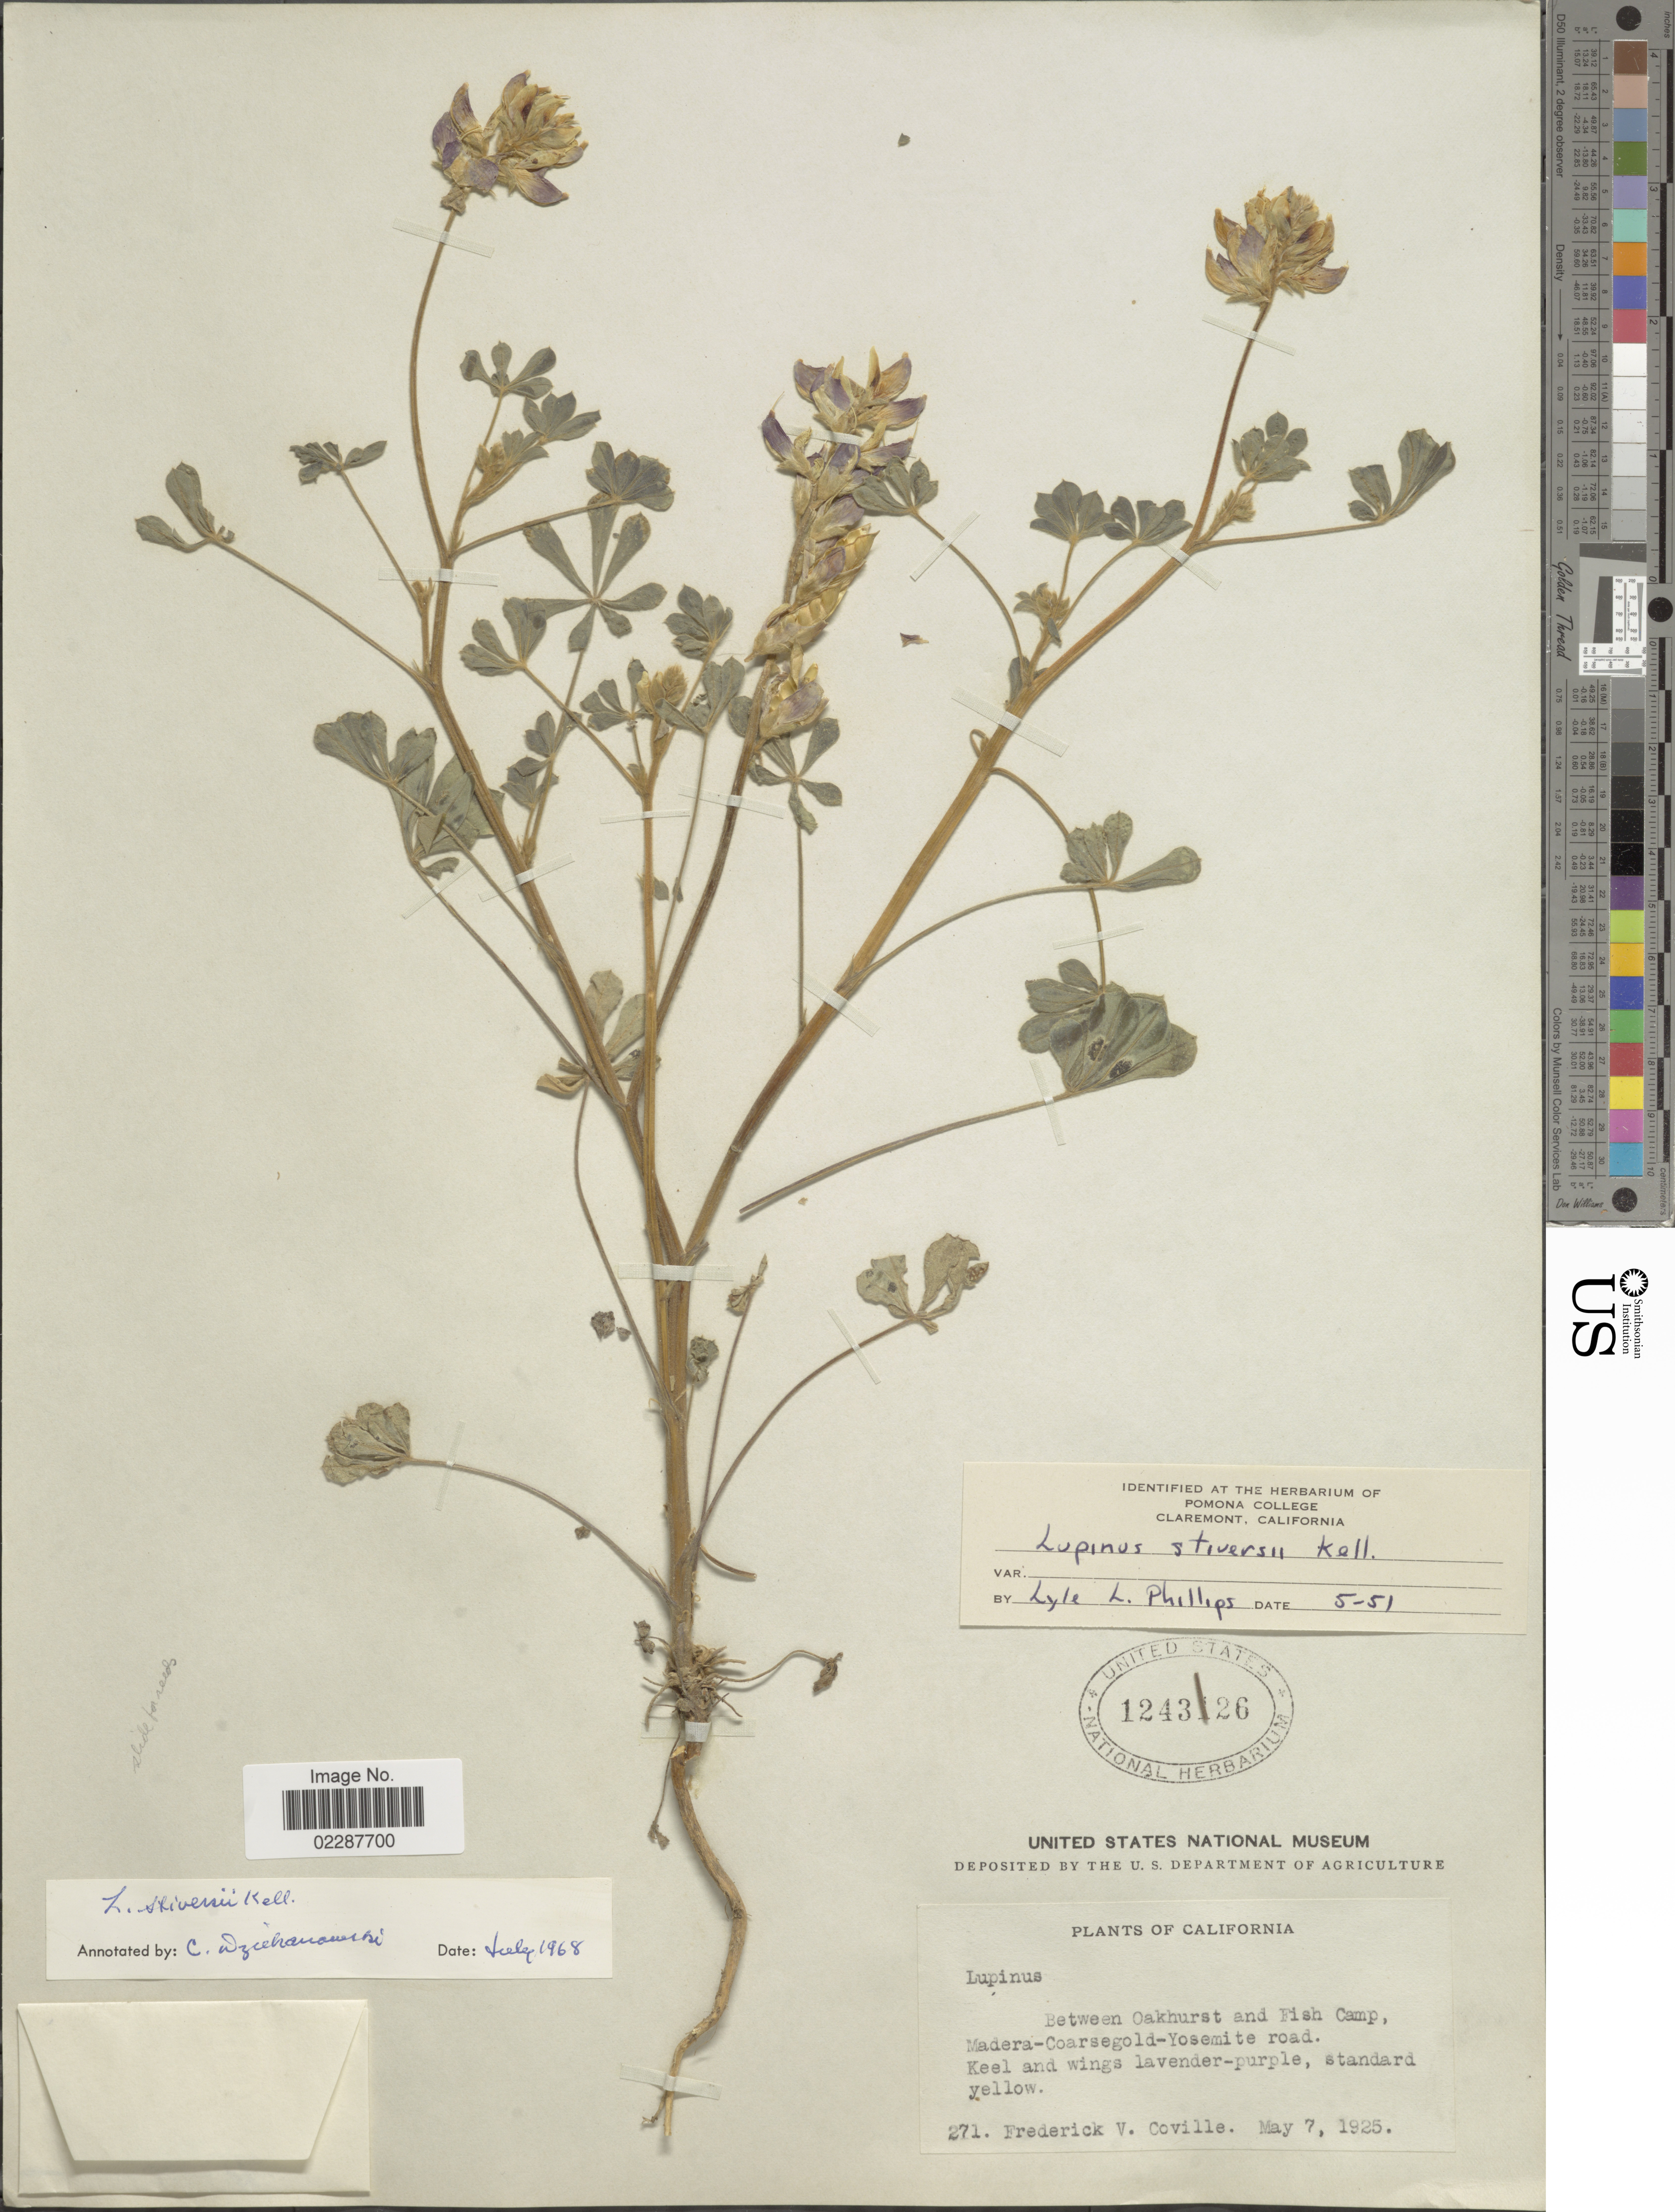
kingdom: Plantae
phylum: Tracheophyta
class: Magnoliopsida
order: Fabales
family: Fabaceae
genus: Lupinus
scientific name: Lupinus stiversii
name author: Kellogg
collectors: F. V. Coville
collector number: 271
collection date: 1925-05-07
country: United States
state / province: California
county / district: Mariposa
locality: Between Oakhurst and Fish Camp, Madera-Coarsegold-Yosemite road.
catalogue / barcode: US 1243126